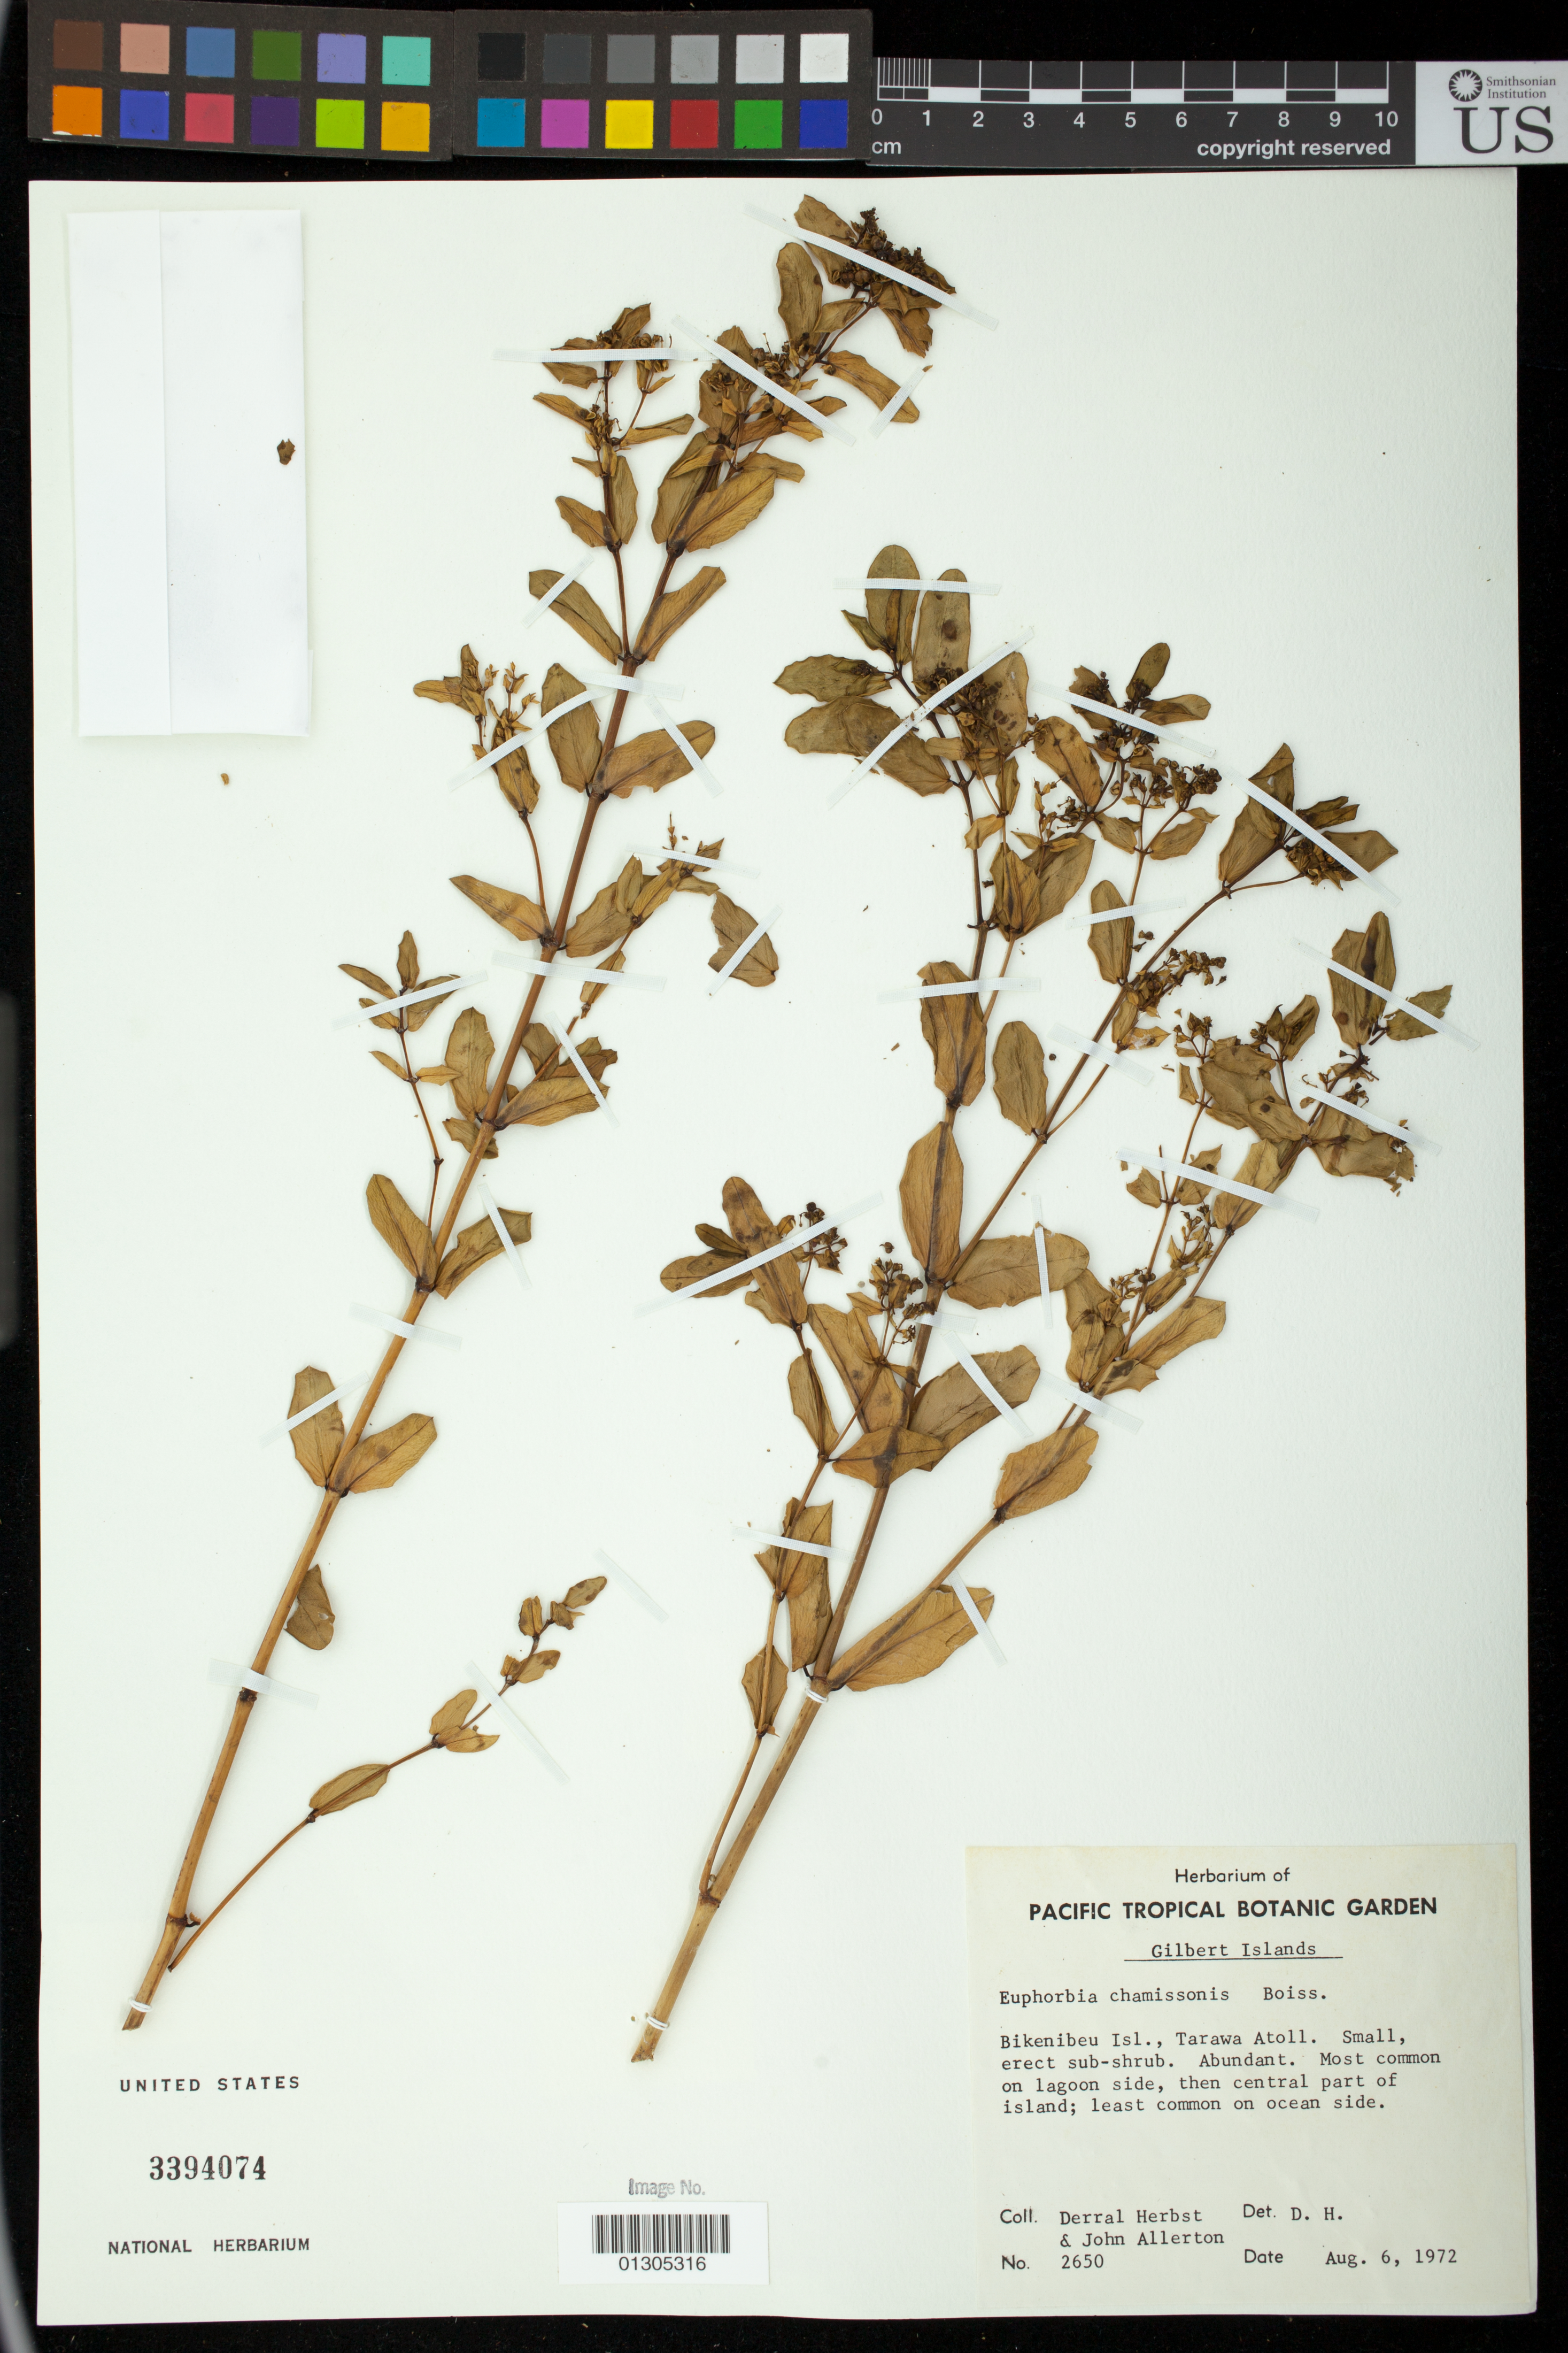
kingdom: Plantae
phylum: Tracheophyta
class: Magnoliopsida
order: Malpighiales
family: Euphorbiaceae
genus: Euphorbia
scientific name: Euphorbia chamissonis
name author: (Klotzsch ex Klotzsch & Garcke) Boiss.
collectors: D. R. Herbst & J. Allerton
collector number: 2650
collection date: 1972-08-06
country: Kiribati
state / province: Gilbert Islands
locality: Bikenibeu Isl., Tawara Atoll.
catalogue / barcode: US 3394074